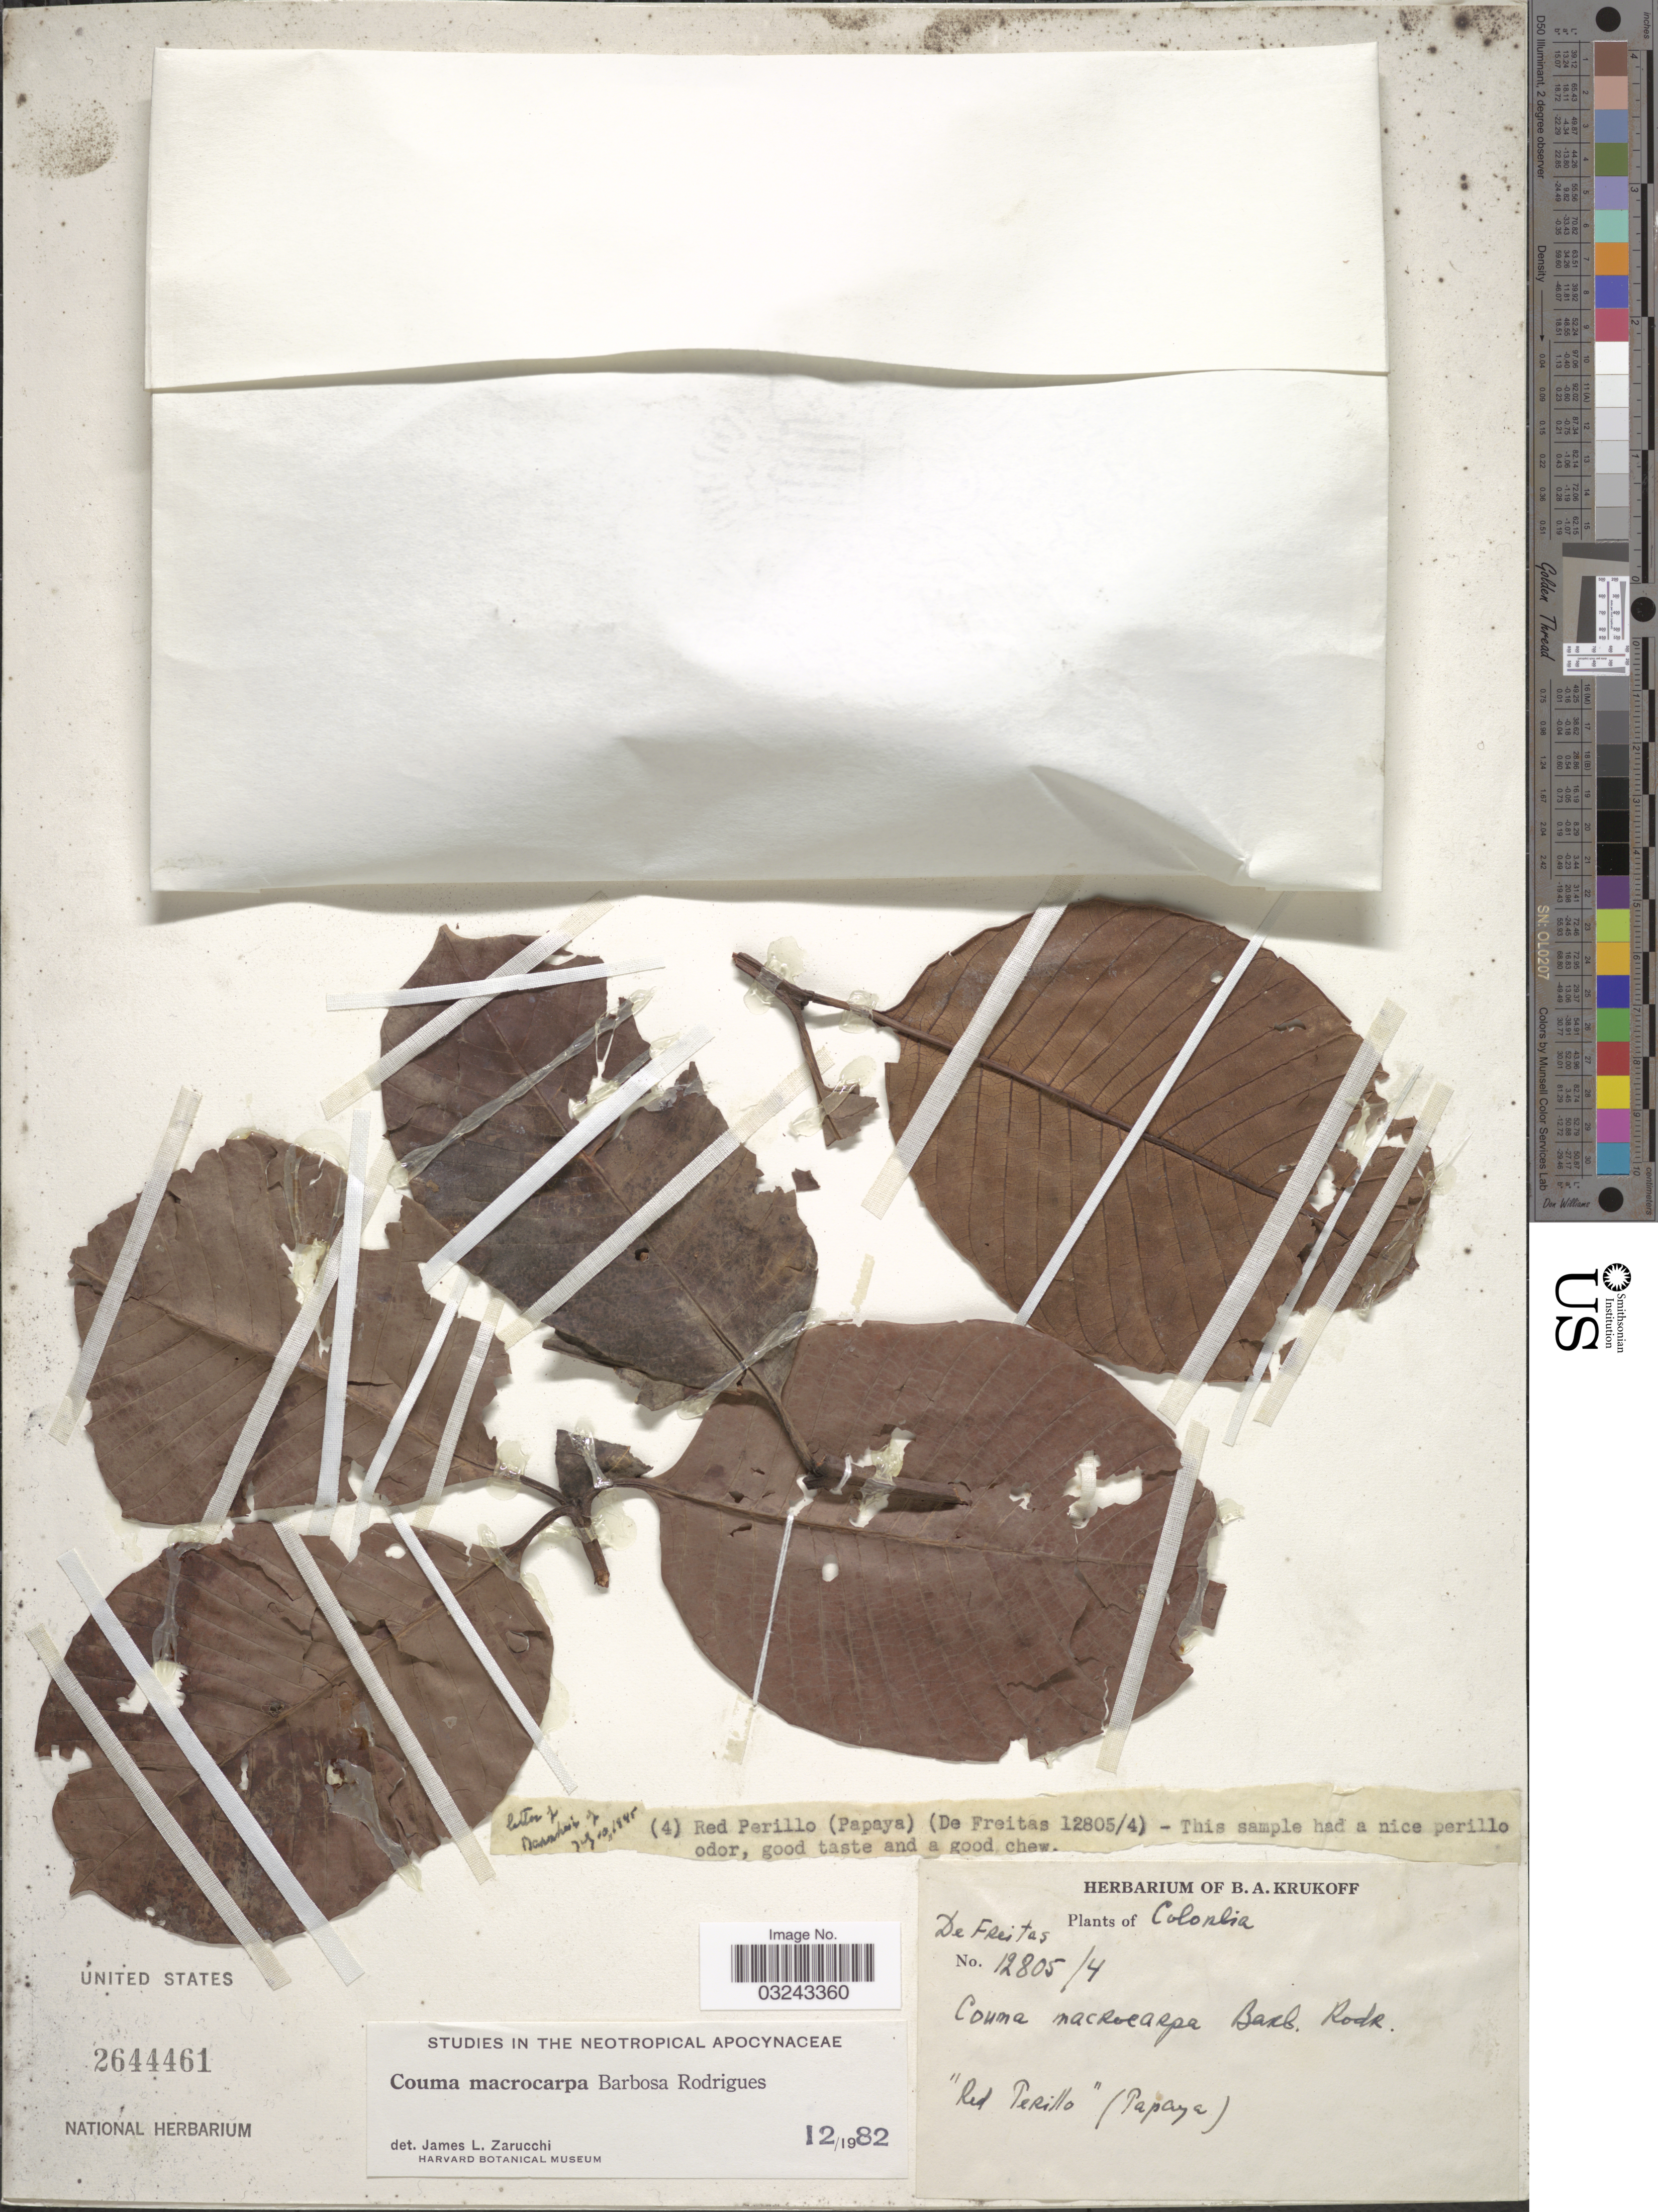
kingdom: Plantae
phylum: Tracheophyta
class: Magnoliopsida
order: Gentianales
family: Apocynaceae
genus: Couma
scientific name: Couma macrocarpa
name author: Barb. Rodr.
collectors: De Freitas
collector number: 12805/4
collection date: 1945-07-10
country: Colombia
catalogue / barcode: US 2644461